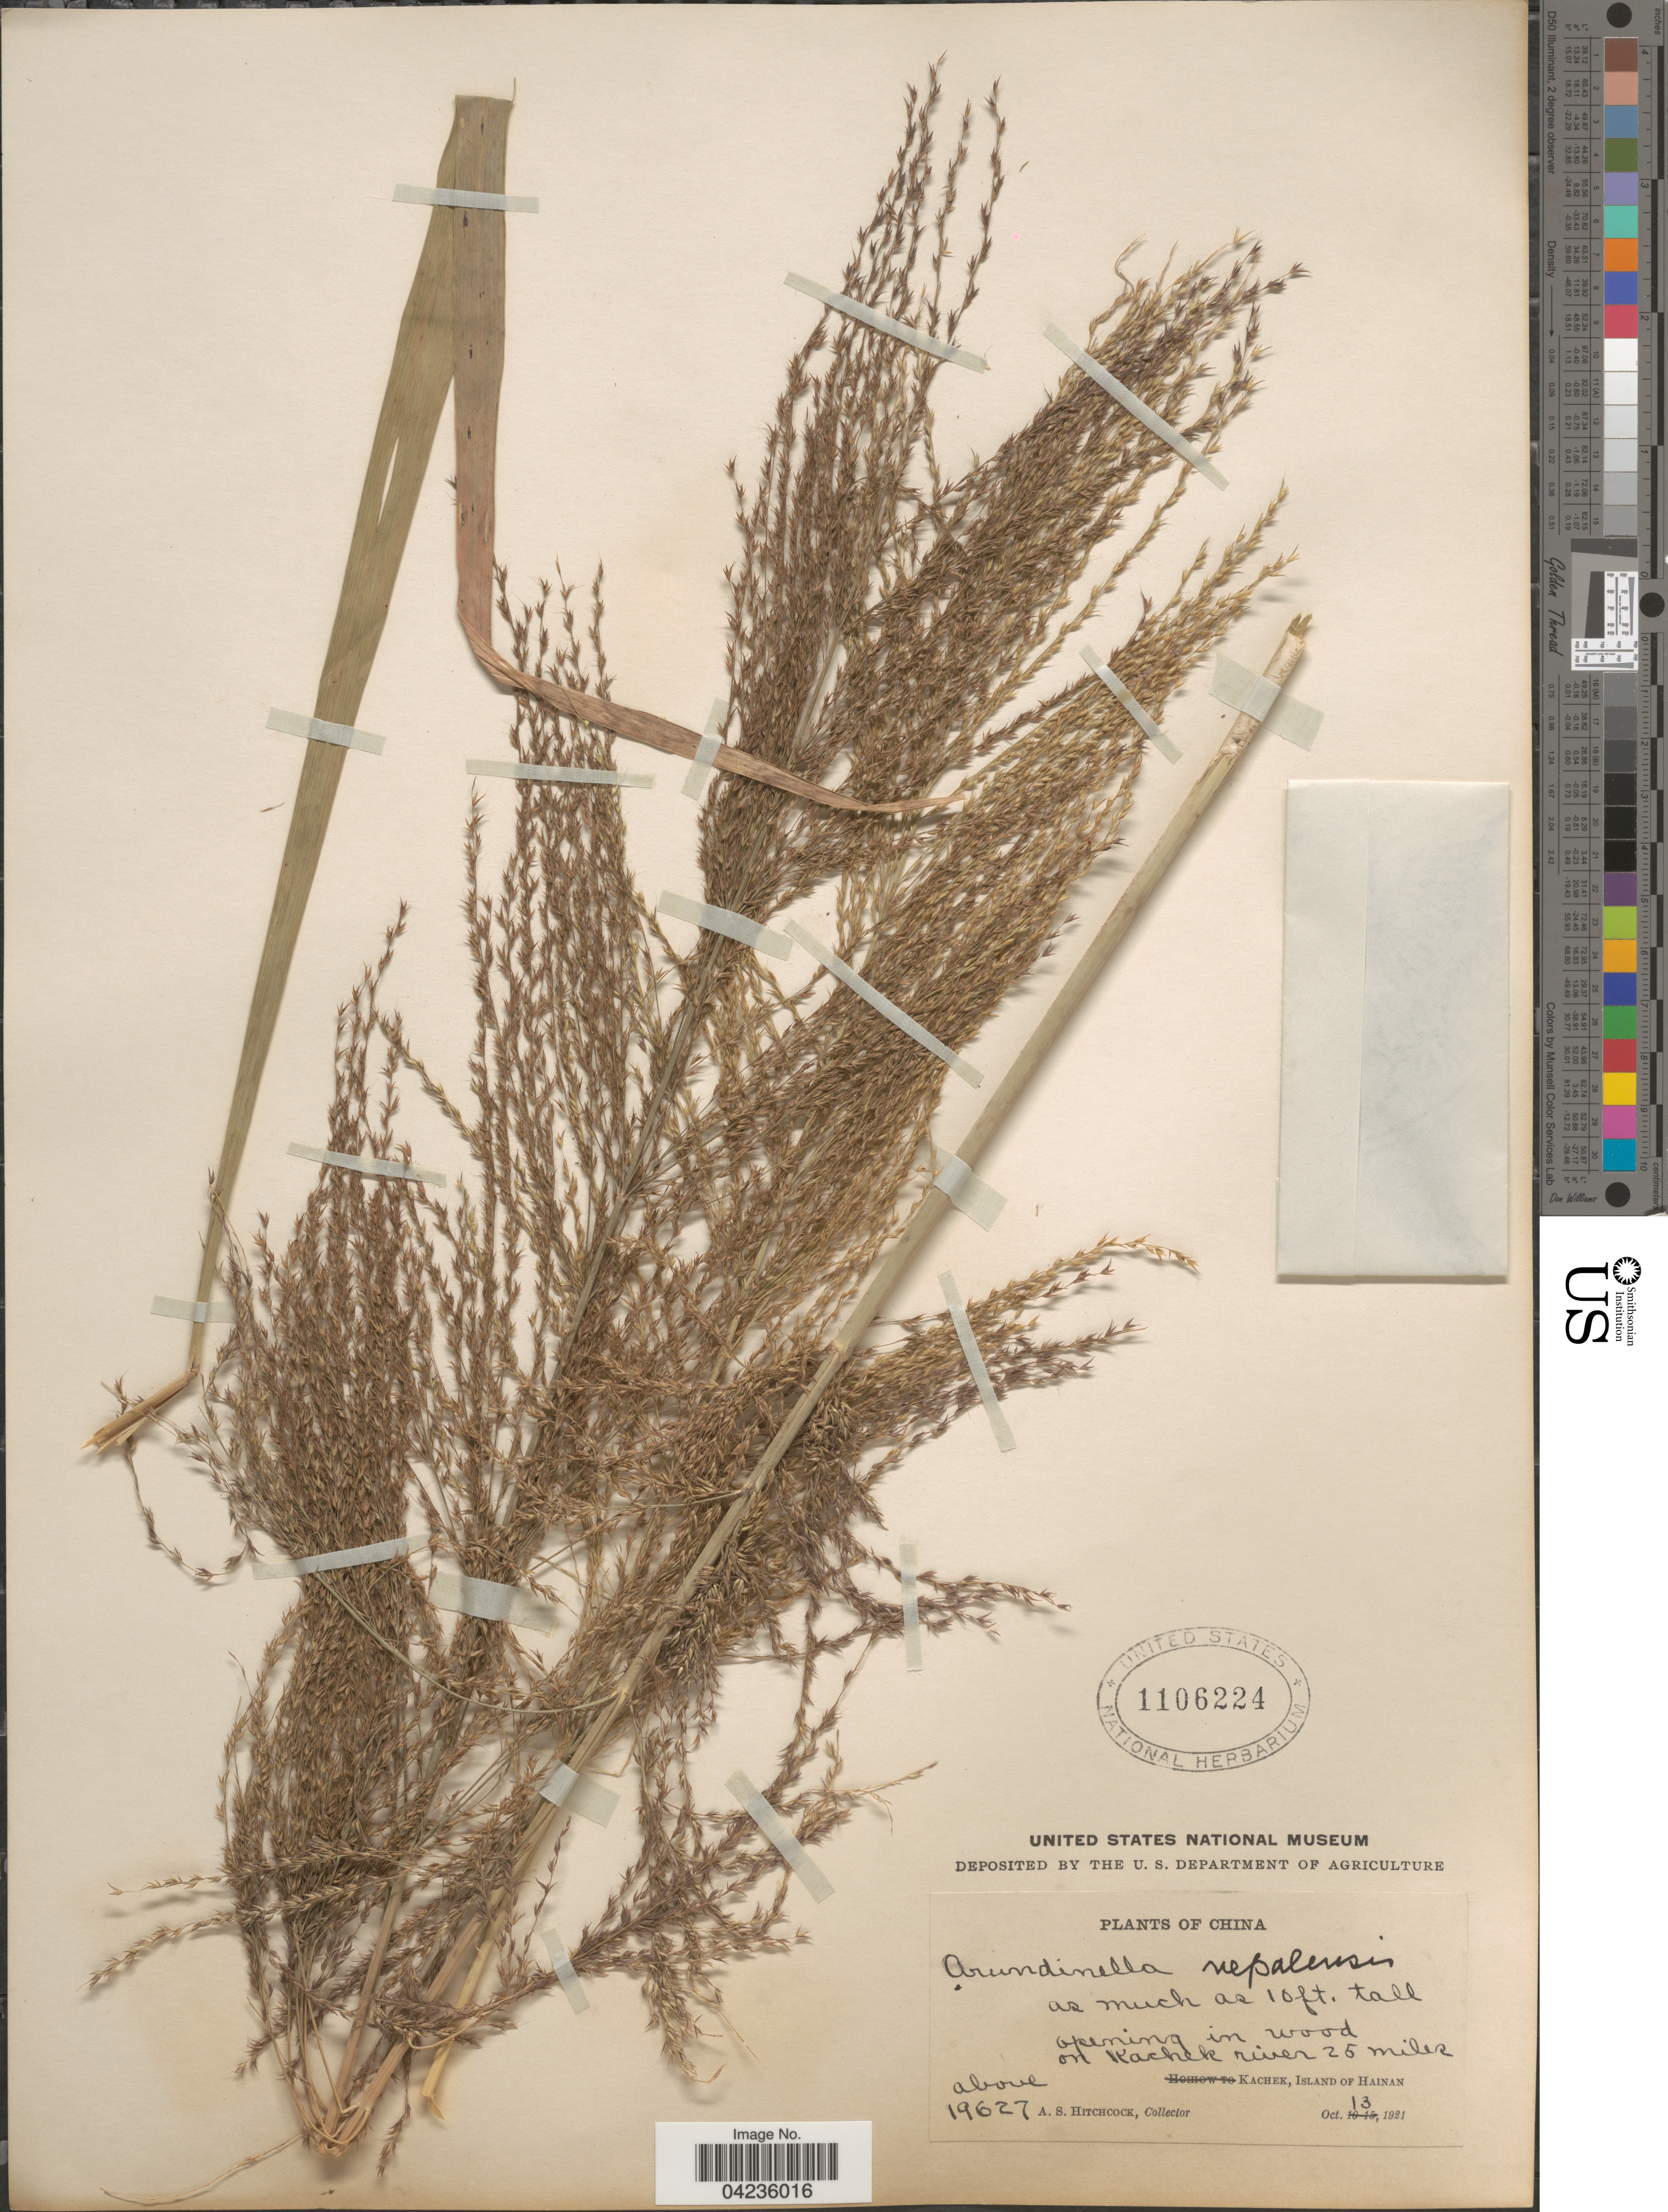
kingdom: Plantae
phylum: Tracheophyta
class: Liliopsida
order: Poales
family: Poaceae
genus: Arundinella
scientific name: Arundinella nepalensis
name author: Trin.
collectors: A. S. Hitchcock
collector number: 19627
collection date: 1921-10-13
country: China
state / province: Hainan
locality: On Kachek river 25 miles above Kachek, Island of Hainan.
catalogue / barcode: US 1106224